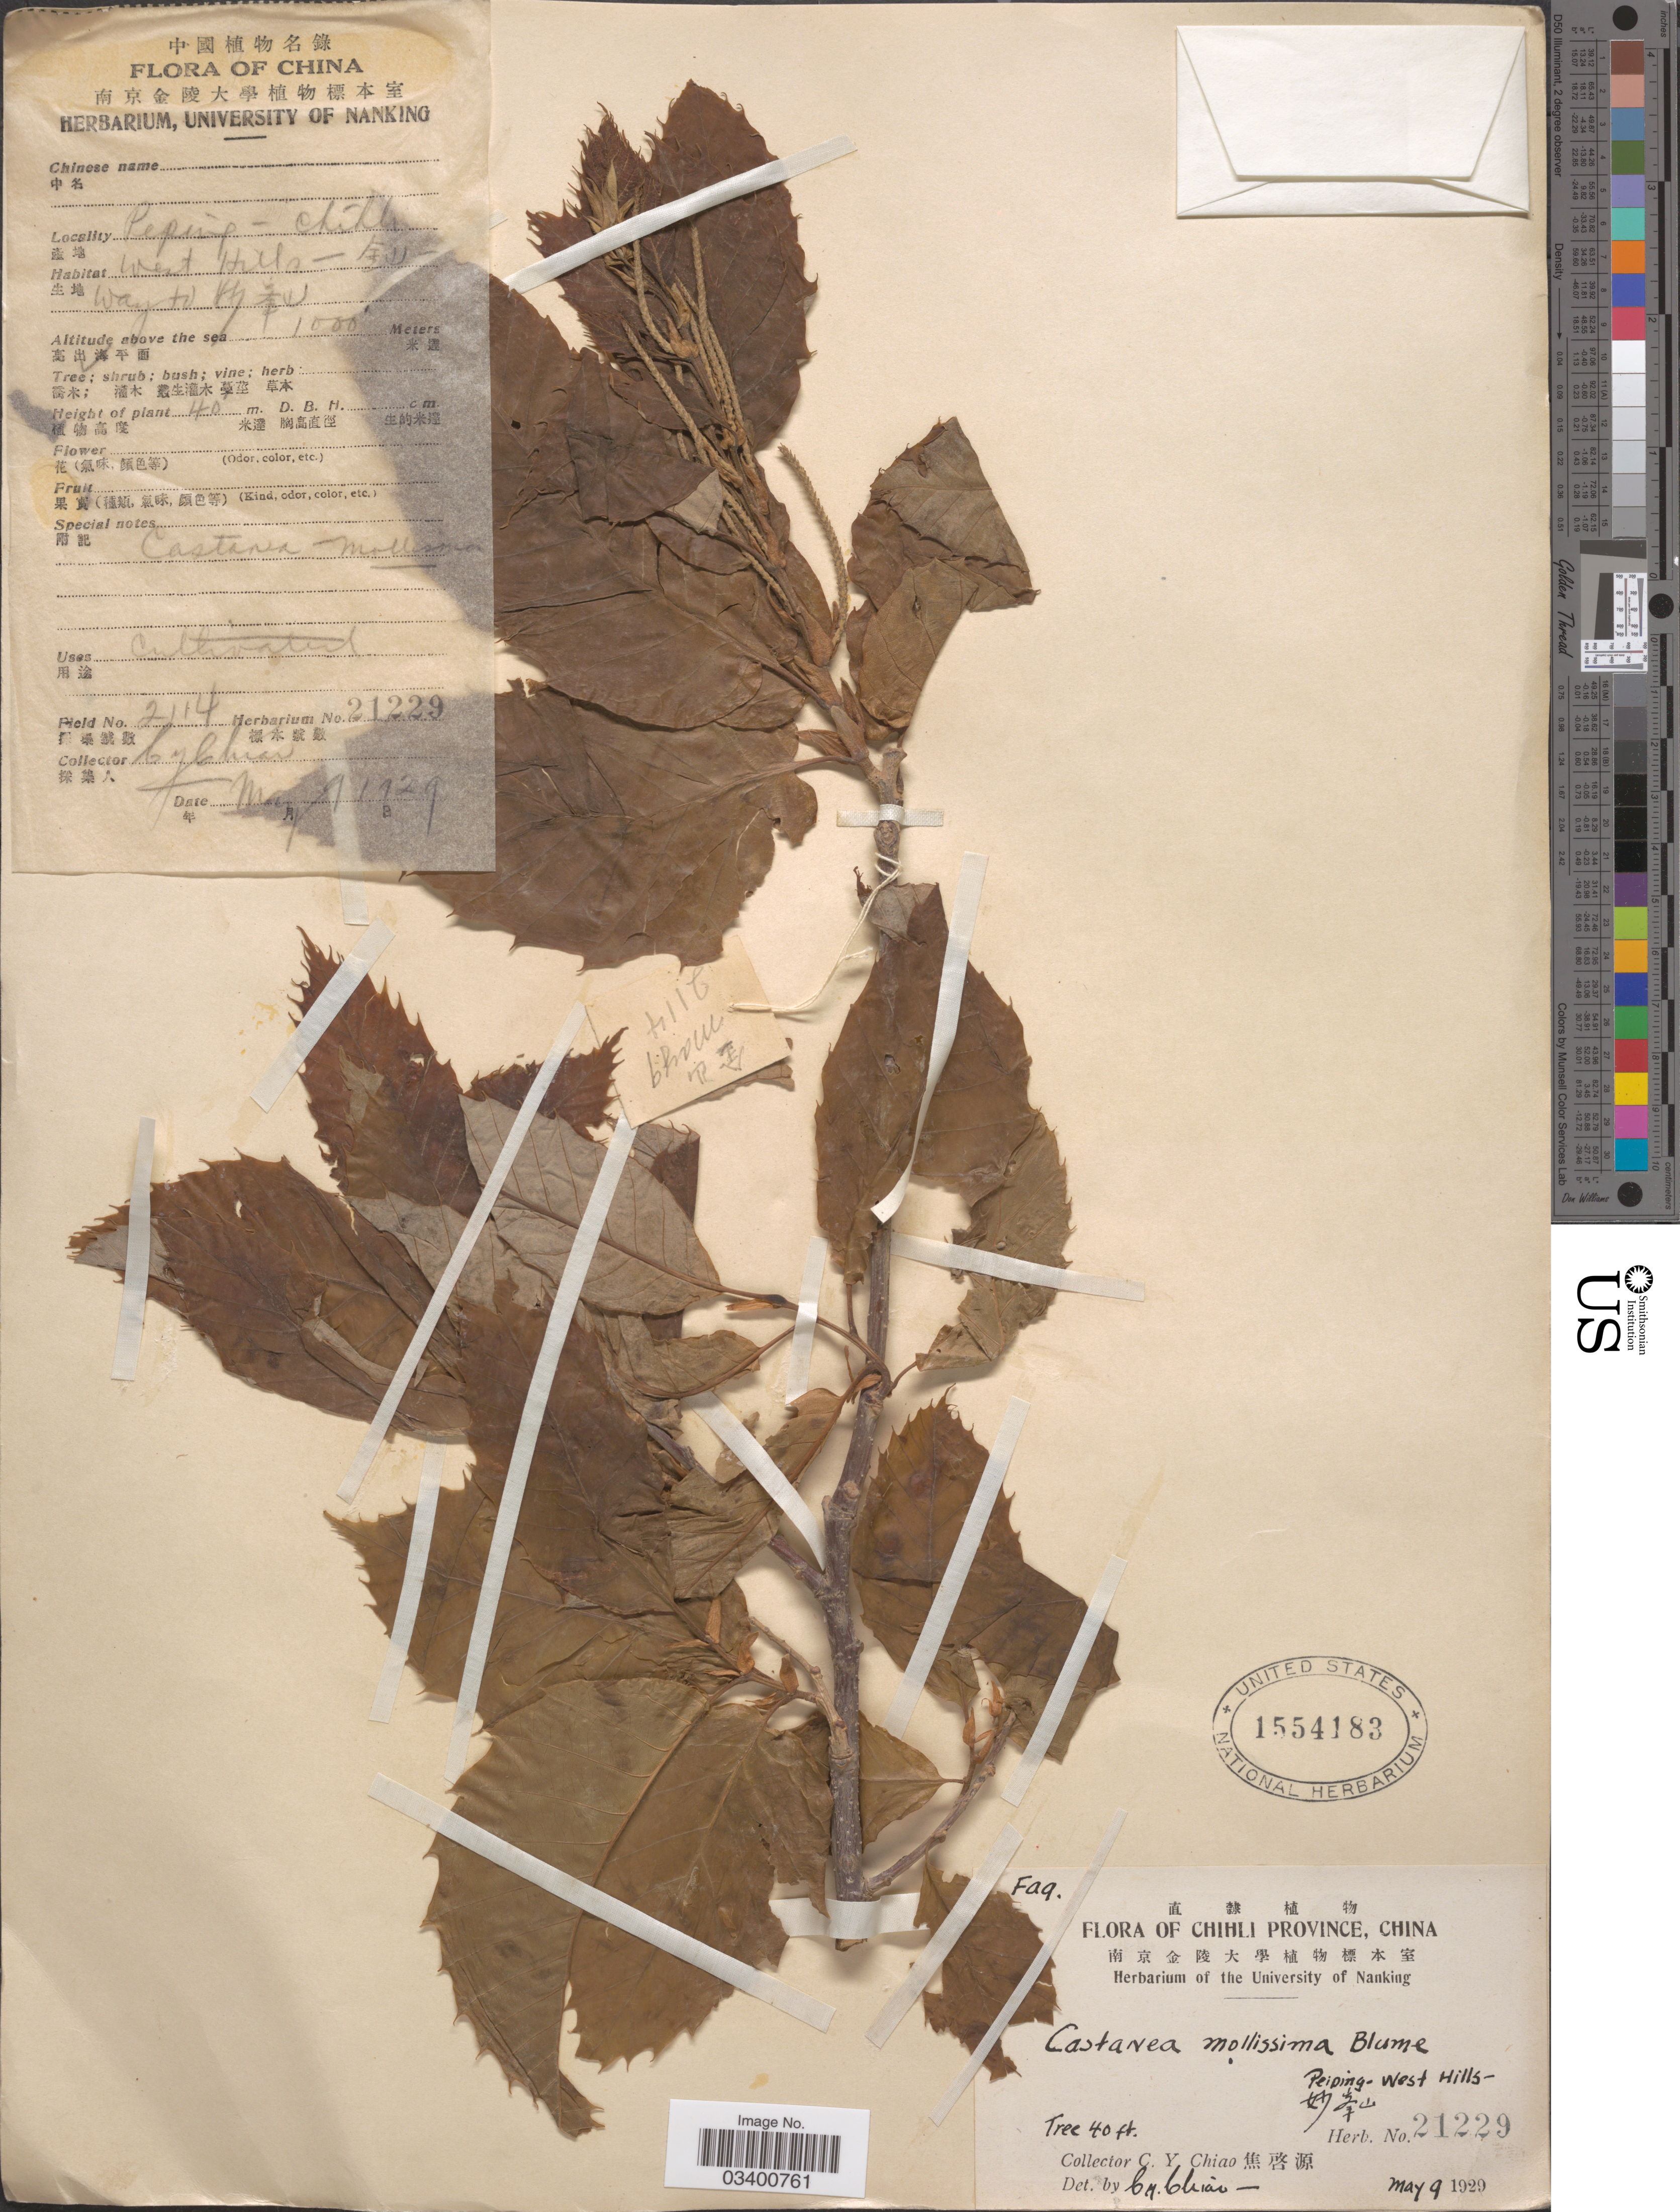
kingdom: Plantae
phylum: Tracheophyta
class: Magnoliopsida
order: Fagales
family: Fagaceae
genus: Castanea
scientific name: Castanea mollissima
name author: Blume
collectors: C. Y. Chiao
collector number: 21229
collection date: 1929-05-09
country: China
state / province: Hebei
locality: Peiping- West Hills, way to Miaofeng Moutain.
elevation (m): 1000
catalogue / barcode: US 1554183